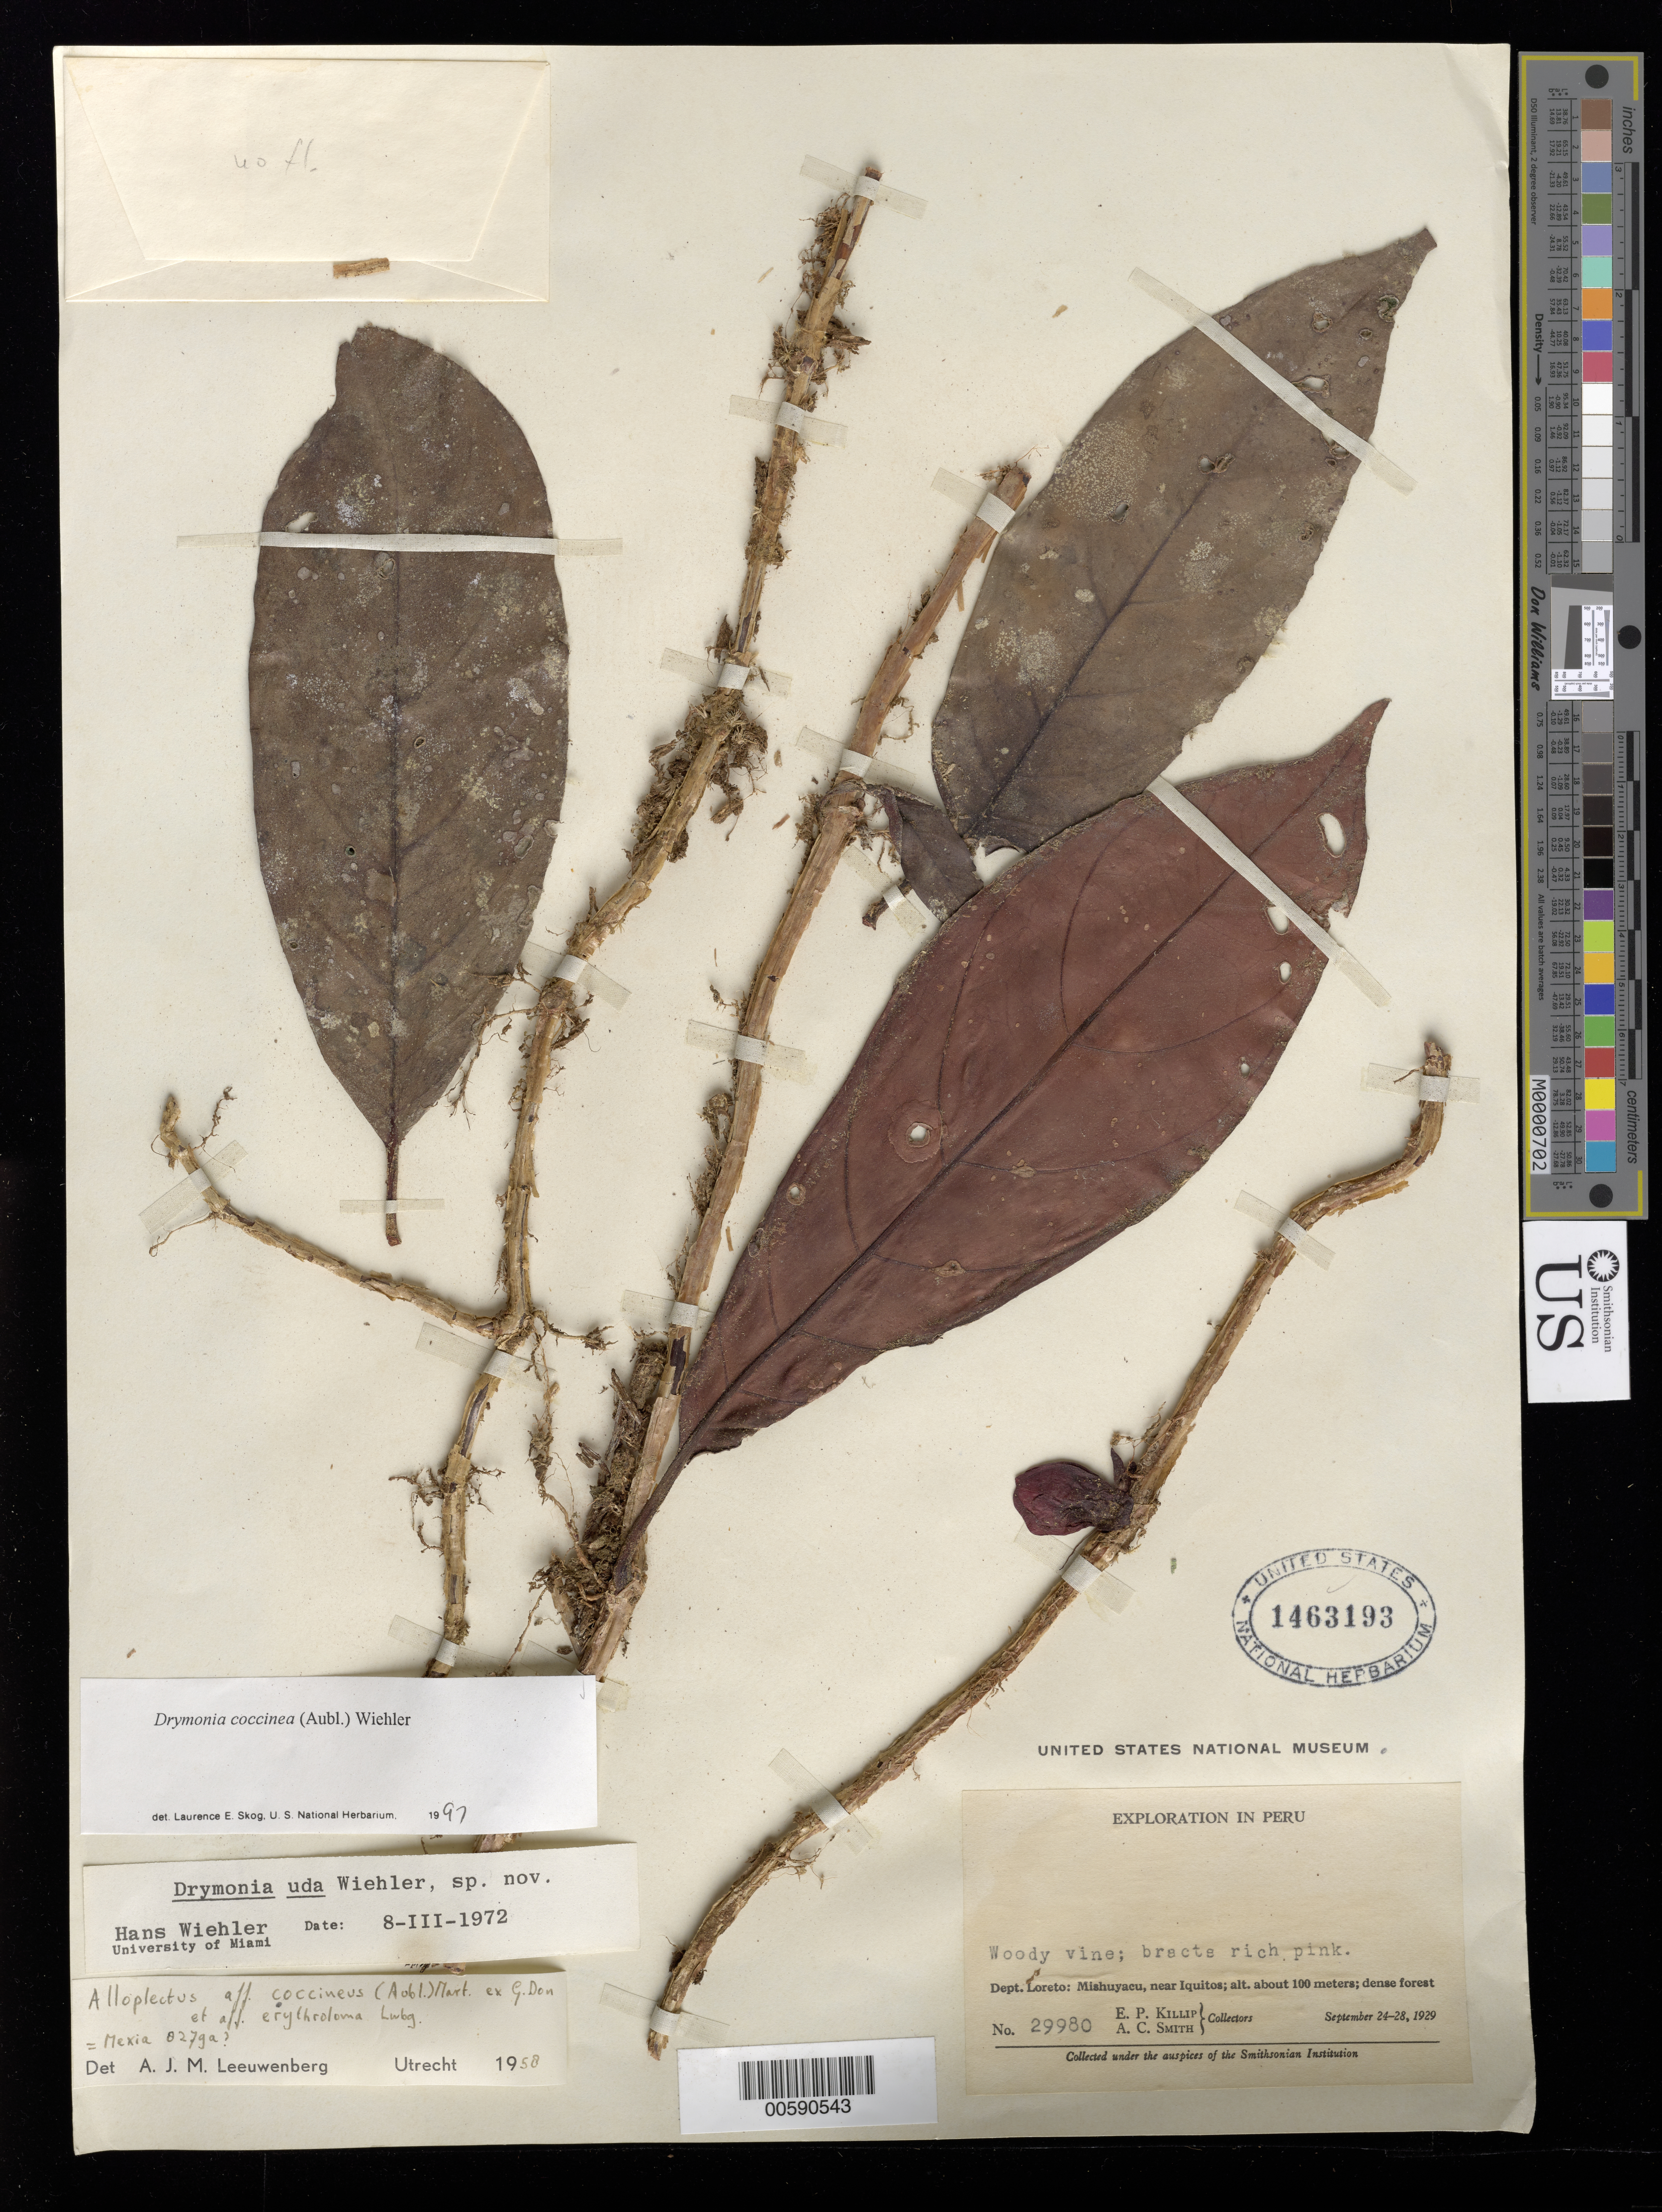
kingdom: Plantae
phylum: Tracheophyta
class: Magnoliopsida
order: Lamiales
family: Gesneriaceae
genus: Drymonia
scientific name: Drymonia coccinea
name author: (Aubl.) Wiehler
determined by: Skog, Laurence E.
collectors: E. P. Killip & A. C. Smith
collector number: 29980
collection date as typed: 24-28 Sep 1929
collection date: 1929-09-24/1929-09-28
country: Peru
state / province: Loreto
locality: Mishuyacu, near Iquitos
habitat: Dense forest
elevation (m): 100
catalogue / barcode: US 1463193